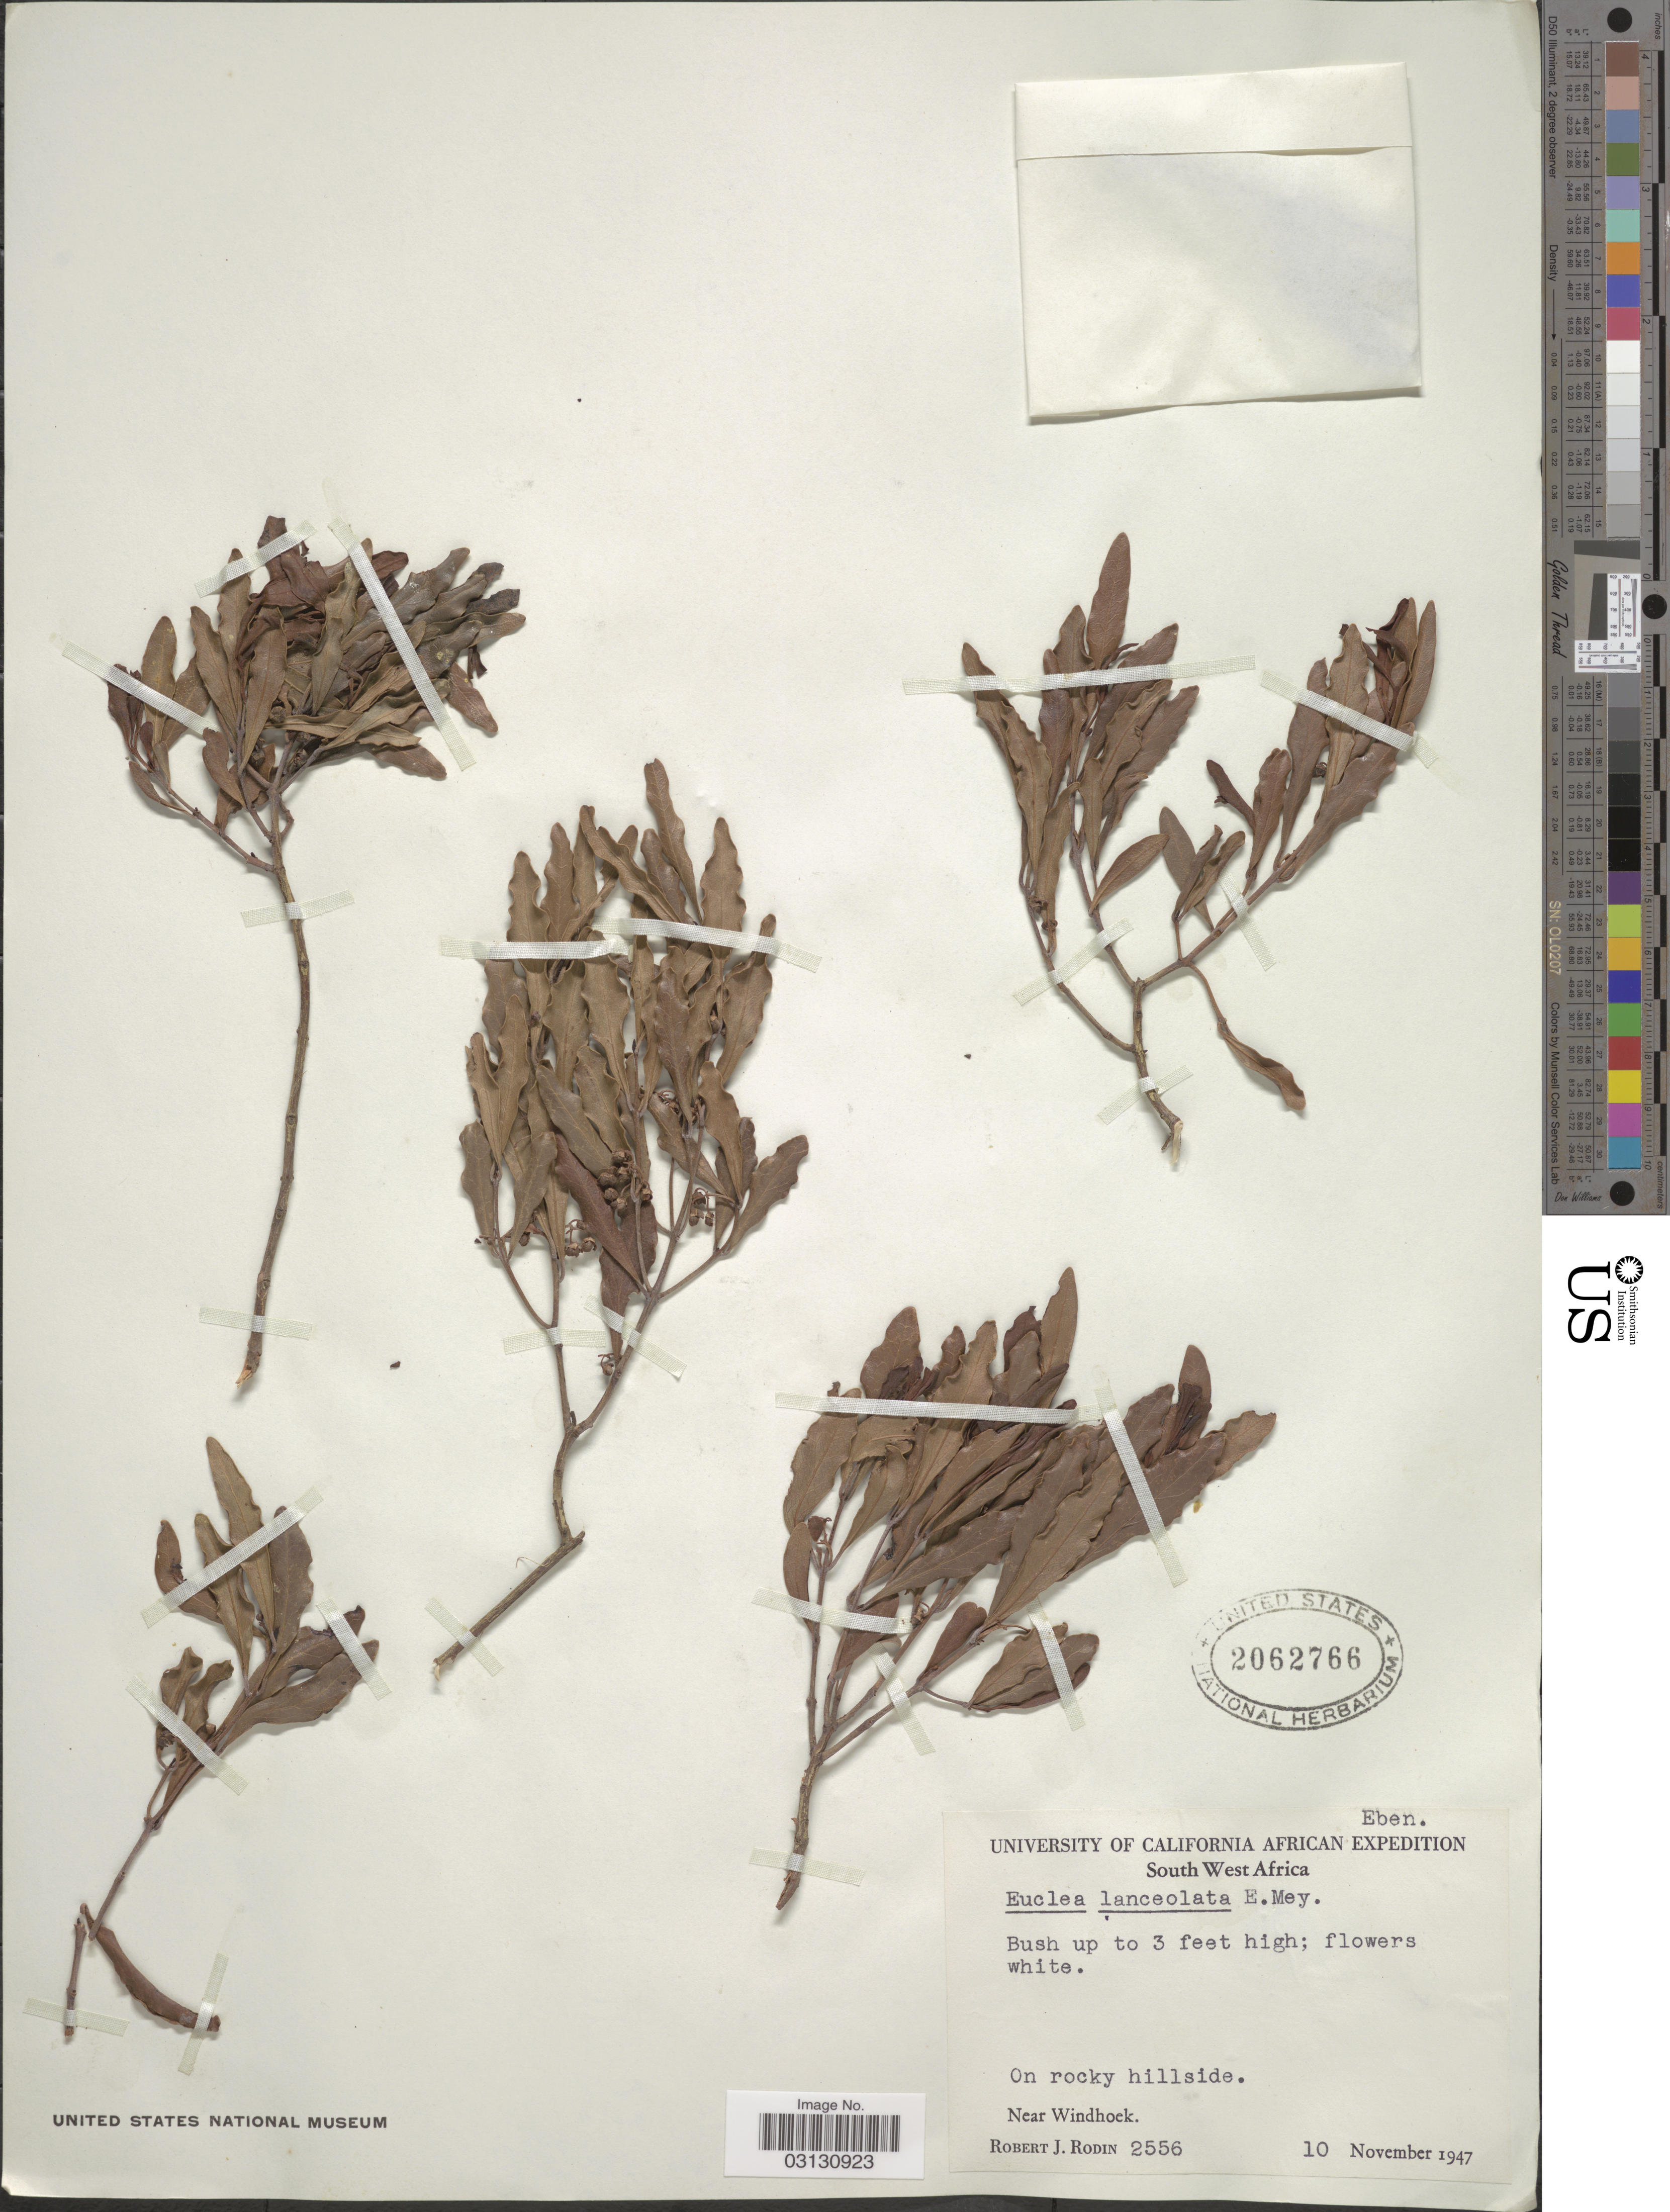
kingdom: Plantae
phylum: Tracheophyta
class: Magnoliopsida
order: Ericales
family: Ebenaceae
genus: Euclea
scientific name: Euclea lanceolata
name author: E. Mey. ex A. DC.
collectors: R. J. Rodin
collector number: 2556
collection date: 1947-11-10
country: Namibia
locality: South West Africa, On rocky hillside. Near Windhoek.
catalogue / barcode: US 2062766